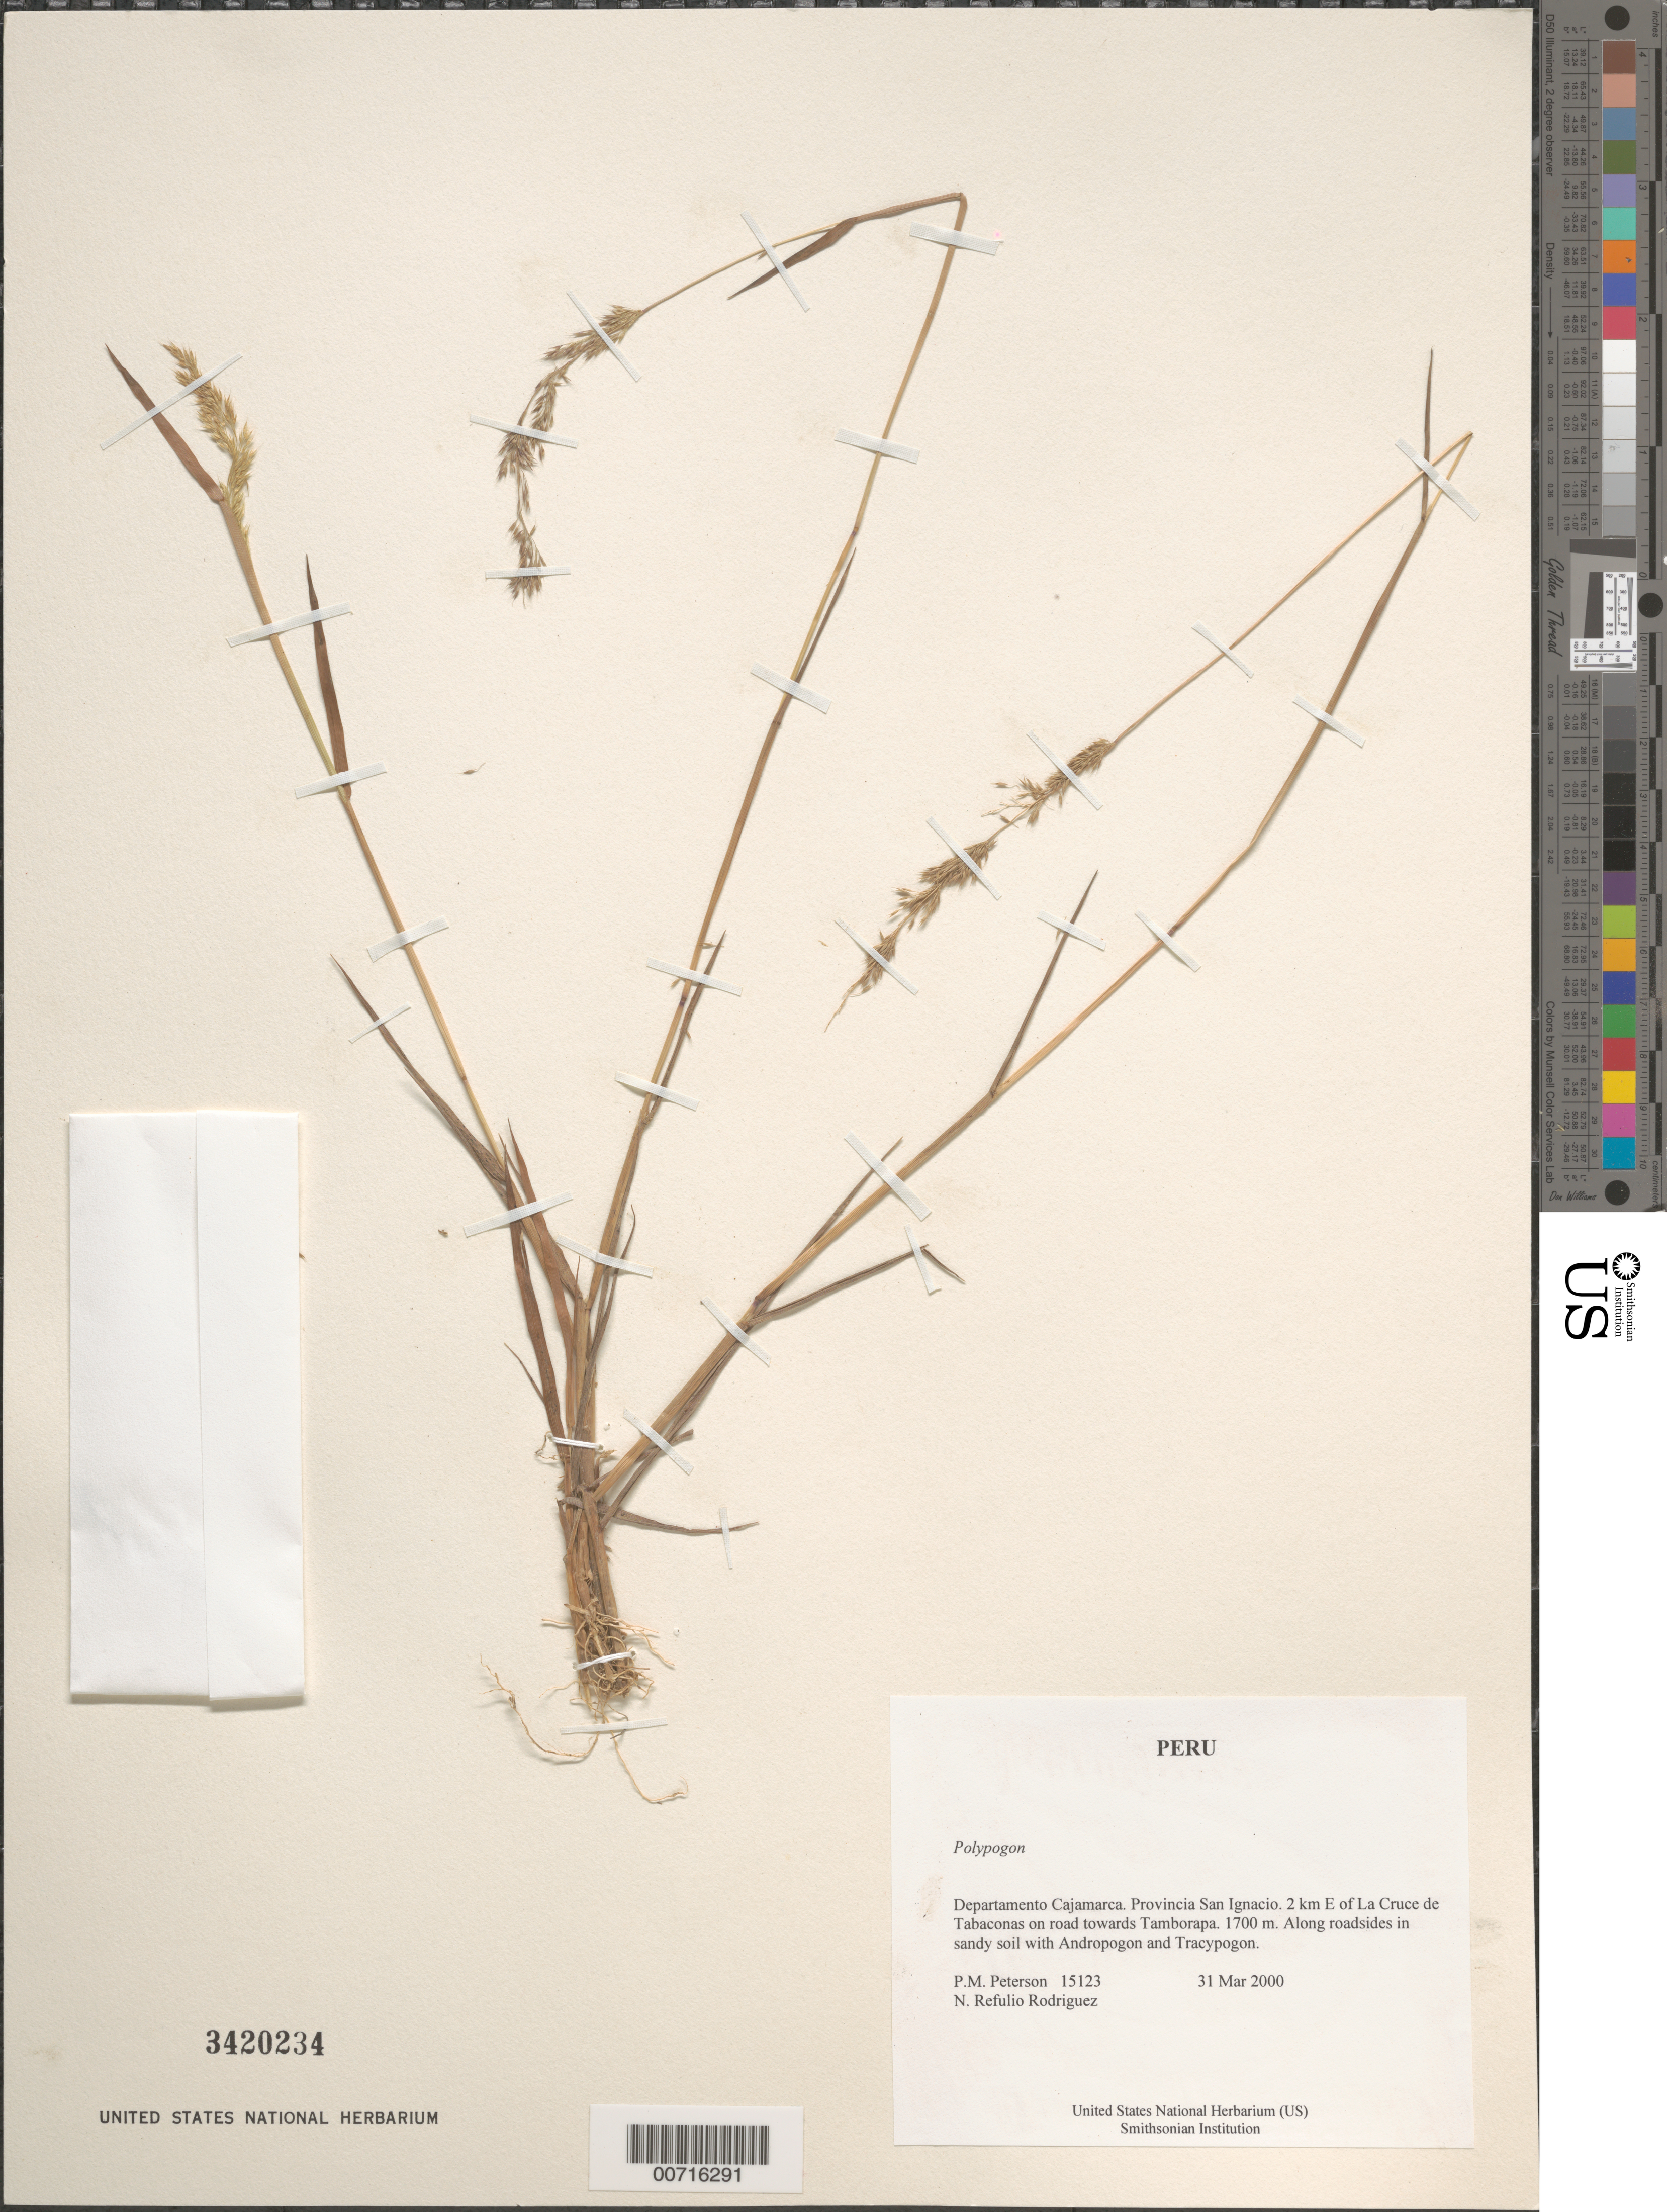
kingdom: Plantae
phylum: Tracheophyta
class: Liliopsida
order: Poales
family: Poaceae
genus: Polypogon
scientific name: Polypogon sp.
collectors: P. M. Peterson & N. Refulio-Rodríguez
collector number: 15123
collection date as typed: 31 Mar 2000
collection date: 2000-03-31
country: Peru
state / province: Cajamarca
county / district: San Ignacio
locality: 2 km E of La Cruce de Tabaconas on road towards Tamborapa.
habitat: Along roadsides in sandy soil with Andropogon and Tracypogon.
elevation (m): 1700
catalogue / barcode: US 3420234